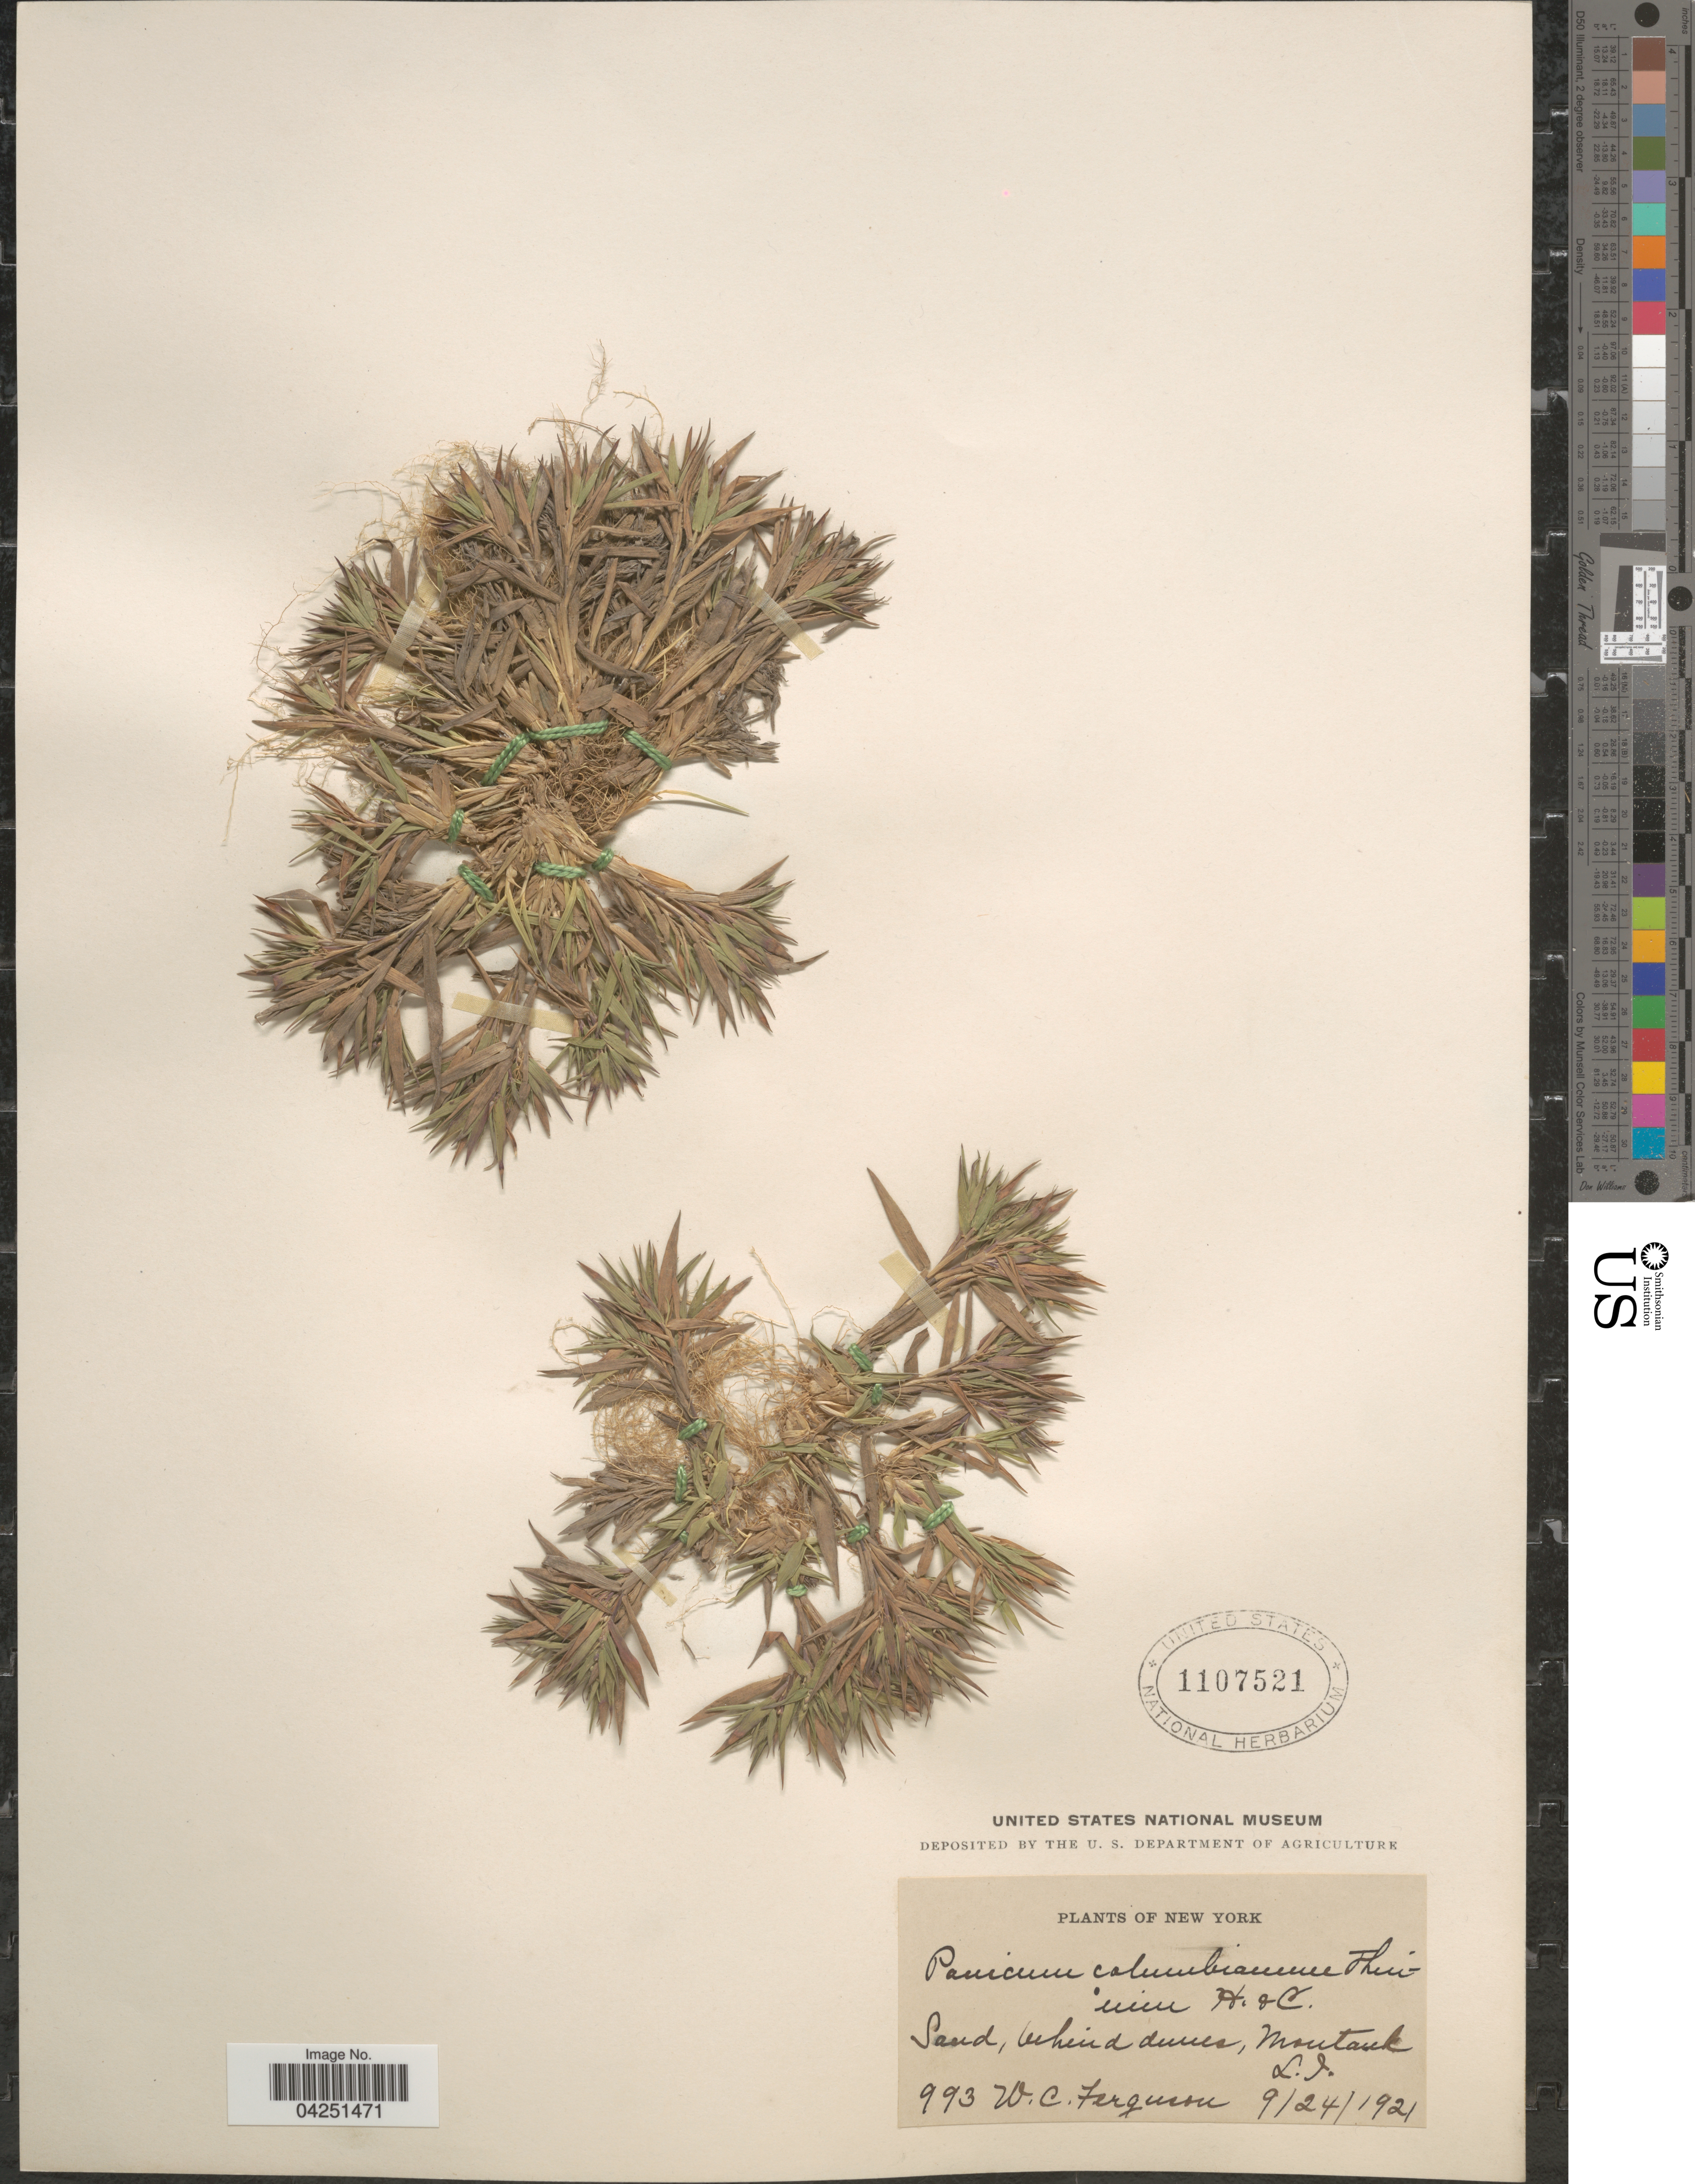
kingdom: Plantae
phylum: Tracheophyta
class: Liliopsida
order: Poales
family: Poaceae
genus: Dichanthelium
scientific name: Dichanthelium acuminatum var. acuminatum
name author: (Sw.) Gould & C.A. Clark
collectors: W. Ferguson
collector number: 993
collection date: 1921-09-24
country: United States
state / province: New York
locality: Sand, leeheird dunes, Montauk, L.I.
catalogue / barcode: US 1107521